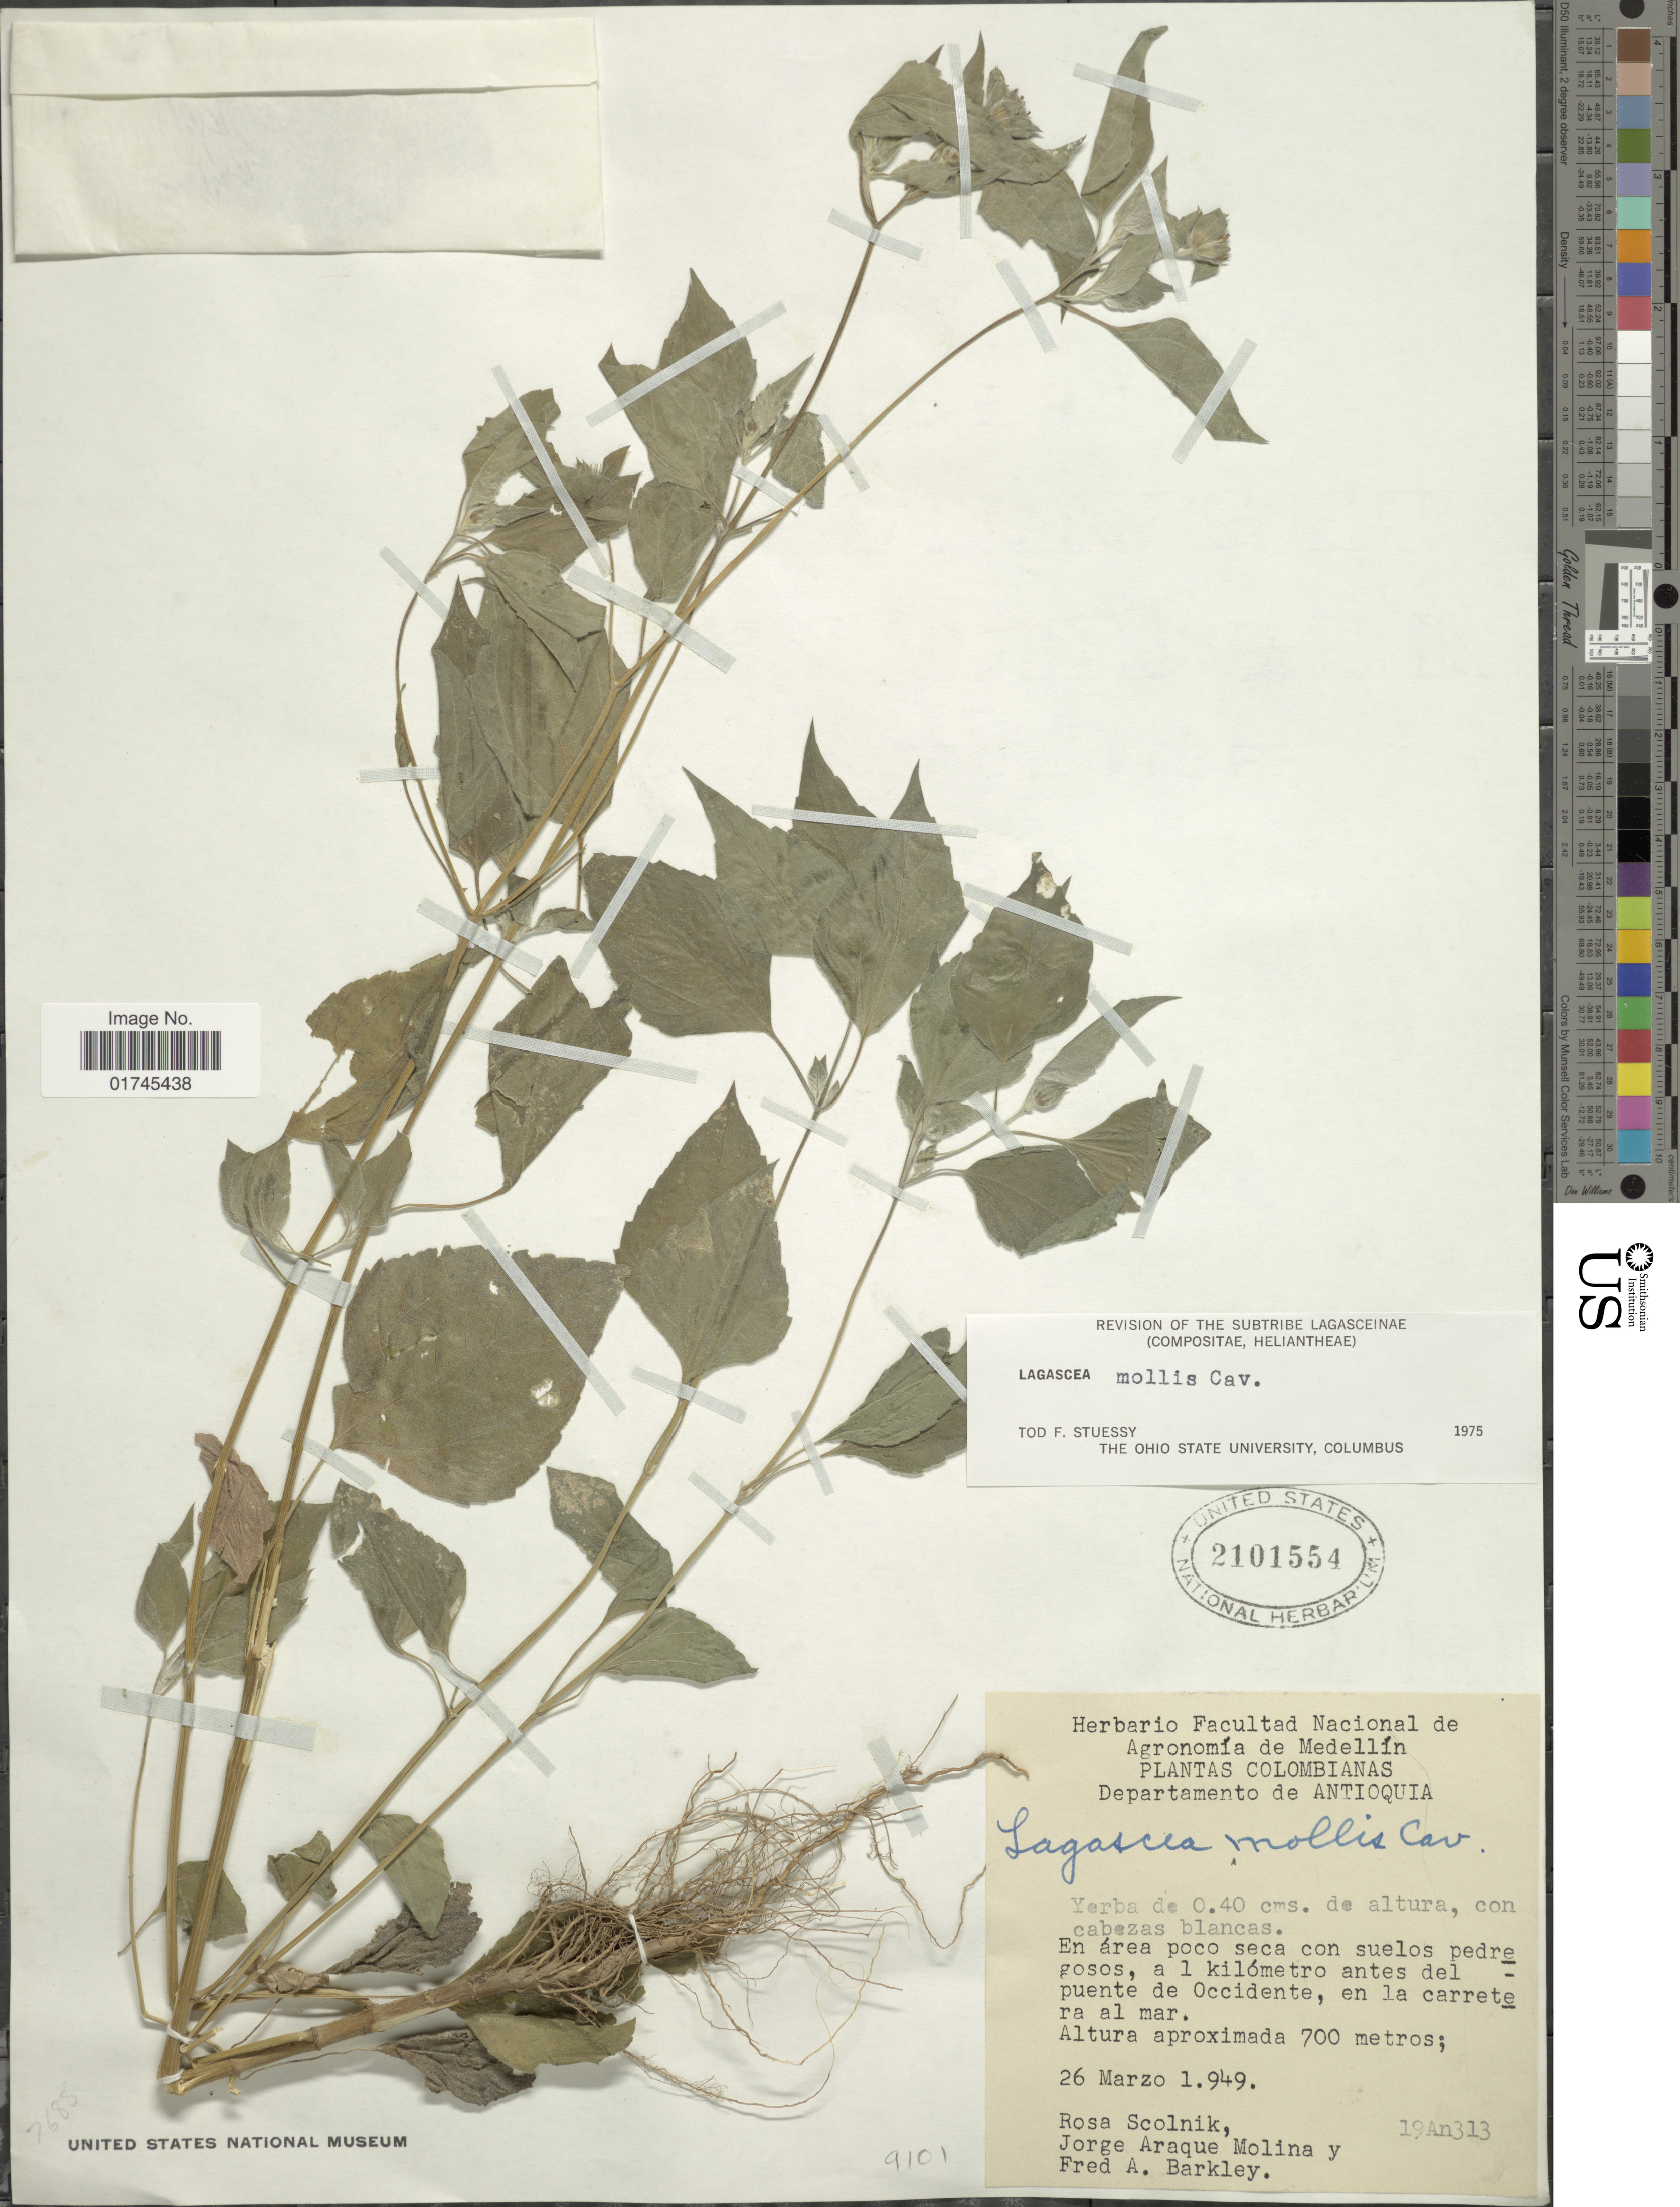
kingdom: Plantae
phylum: Tracheophyta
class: Magnoliopsida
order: Asterales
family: Asteraceae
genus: Lagascea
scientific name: Lagascea mollis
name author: Cav.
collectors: R. Scolnik, J. Araque Molina & F. A. Barkley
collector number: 19An313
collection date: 1949-03-26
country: Colombia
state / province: Antioquia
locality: En area poco seca con suelos pedregosos, a 1 kilometro antes del puente de Occidente, en la carretera al mar.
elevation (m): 700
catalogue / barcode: US 2101554